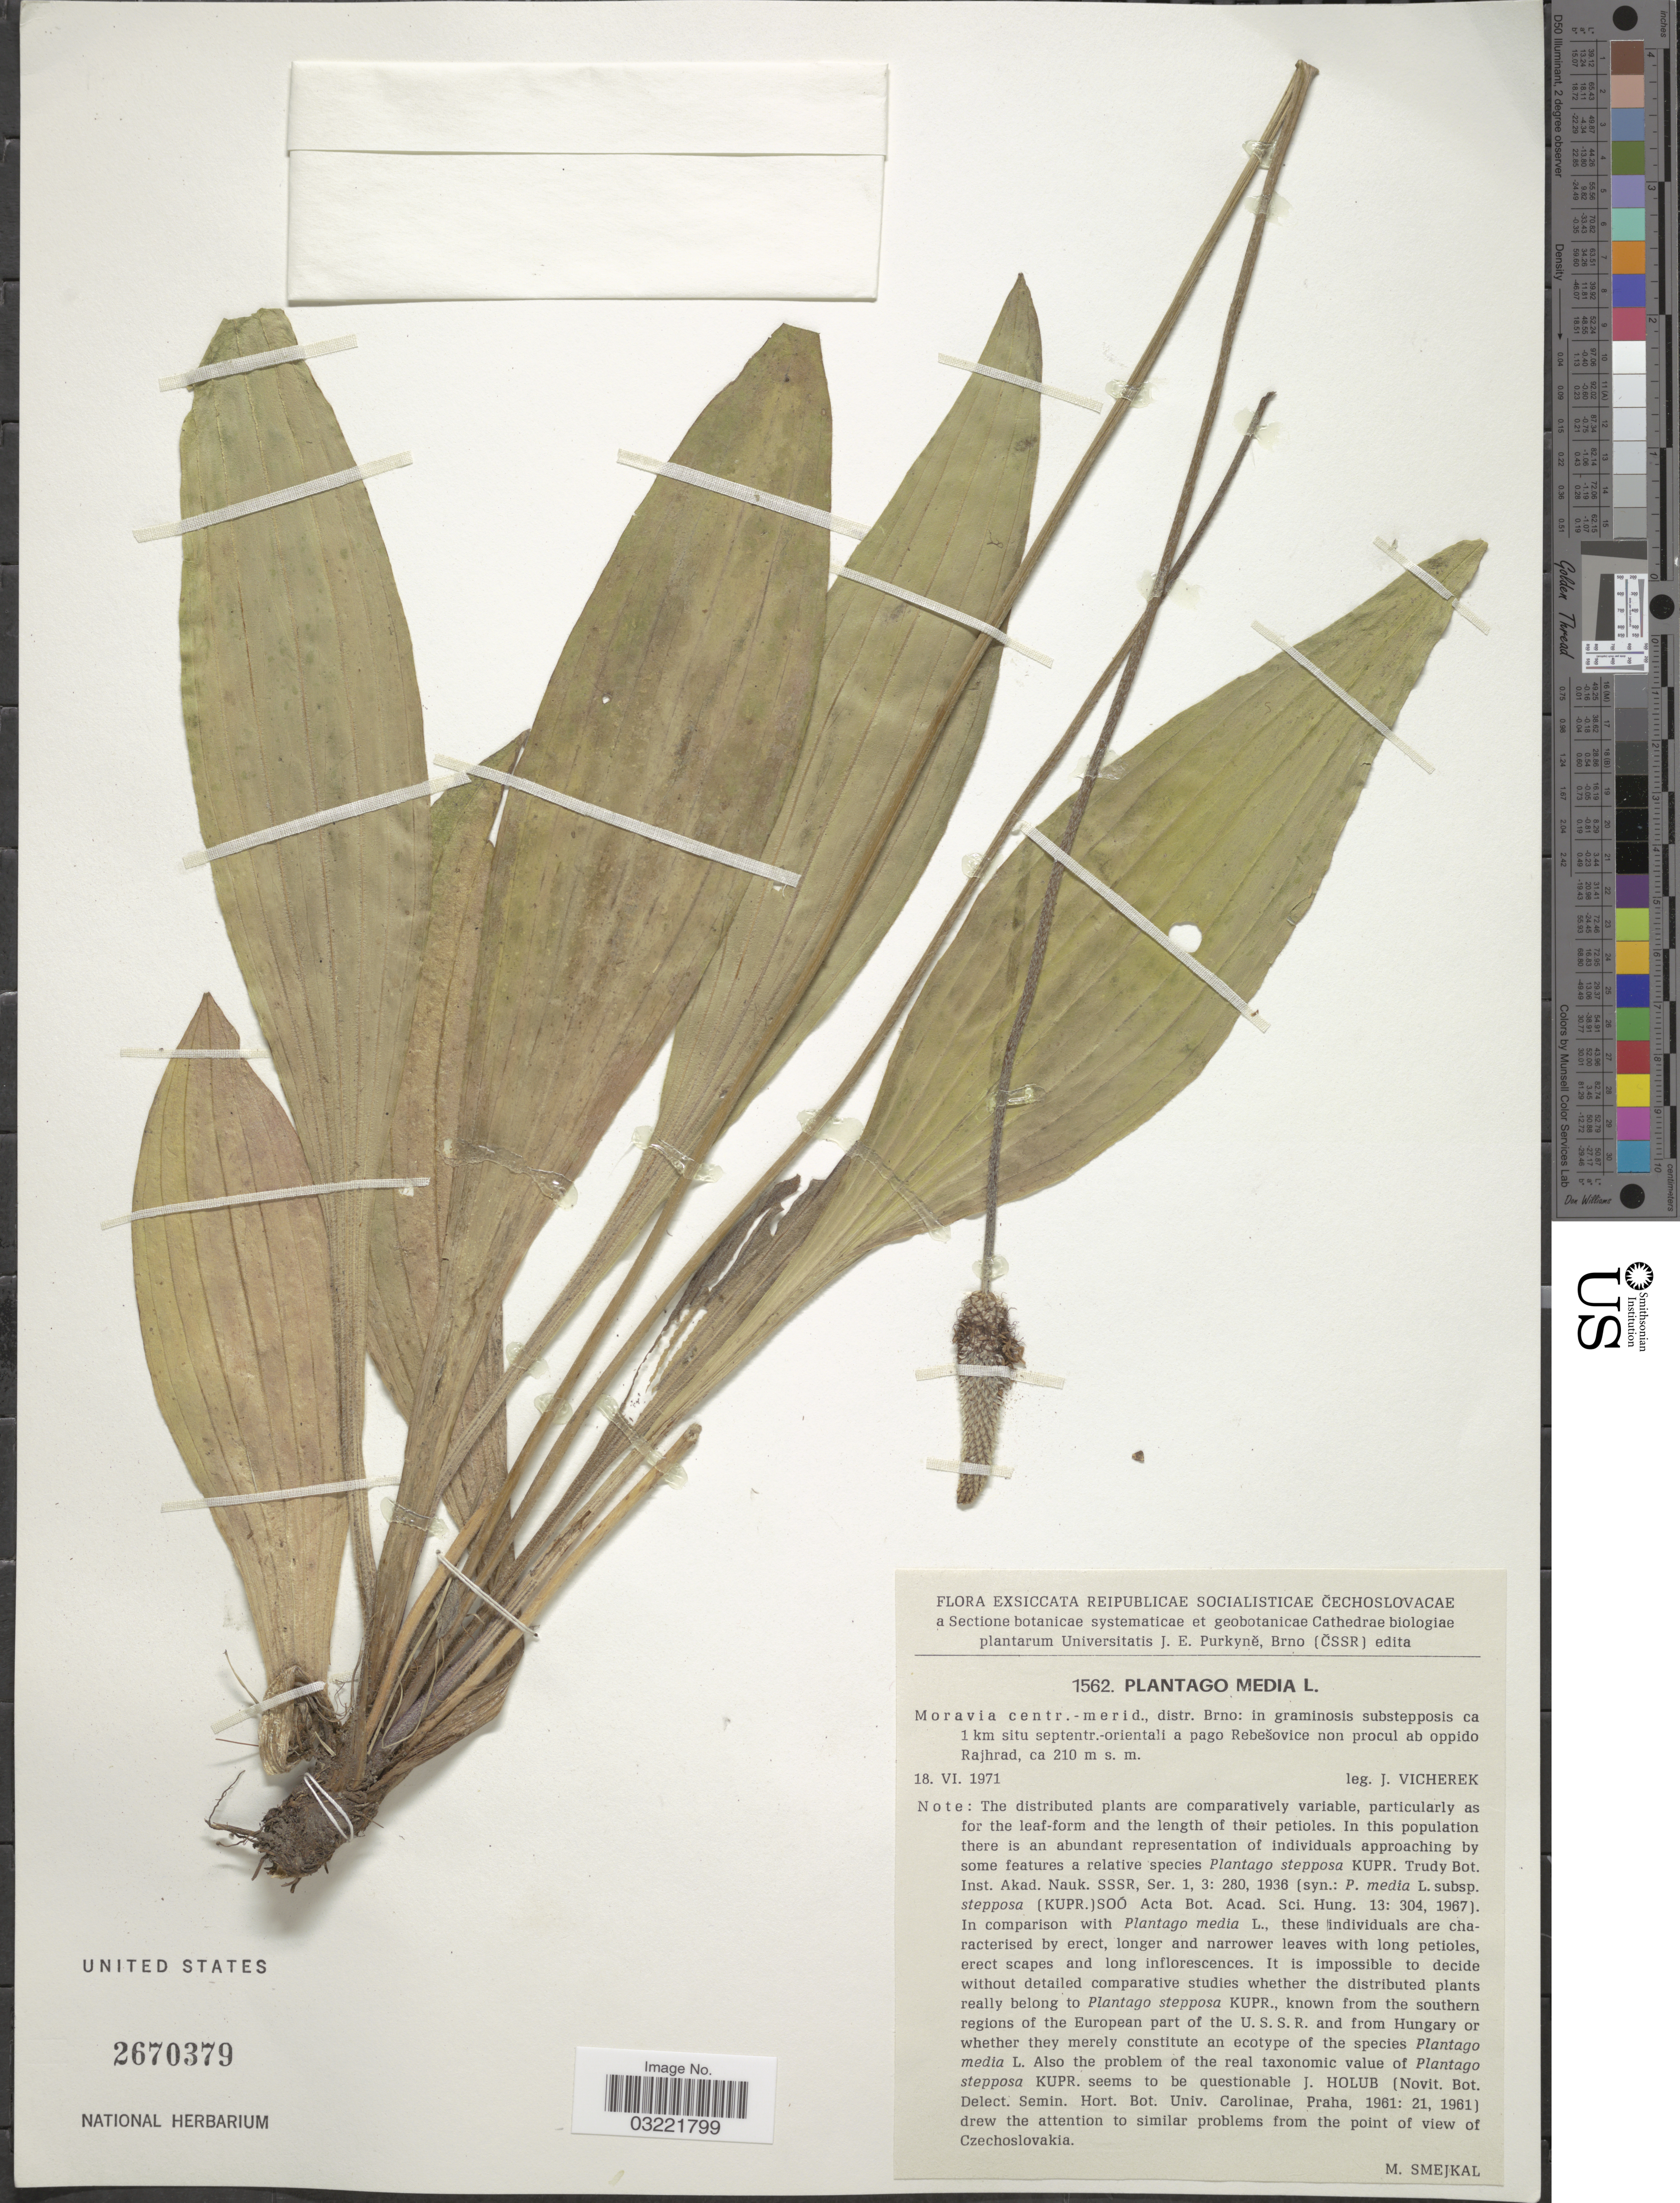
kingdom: Plantae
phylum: Tracheophyta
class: Magnoliopsida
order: Lamiales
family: Plantaginaceae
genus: Plantago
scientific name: Plantago media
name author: L.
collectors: Vicherek, J.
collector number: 1562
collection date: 1971-06-18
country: Czechia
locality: Reipublicae Socialisticae Čechoslovacae. Moravia centr.- merid., distr. Brno: in graminosis substepposis ca 1 km situ septentr.-orientali a pago Rebešovice non procul ab oppido Rajhrad.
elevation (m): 210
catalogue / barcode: US 2670379